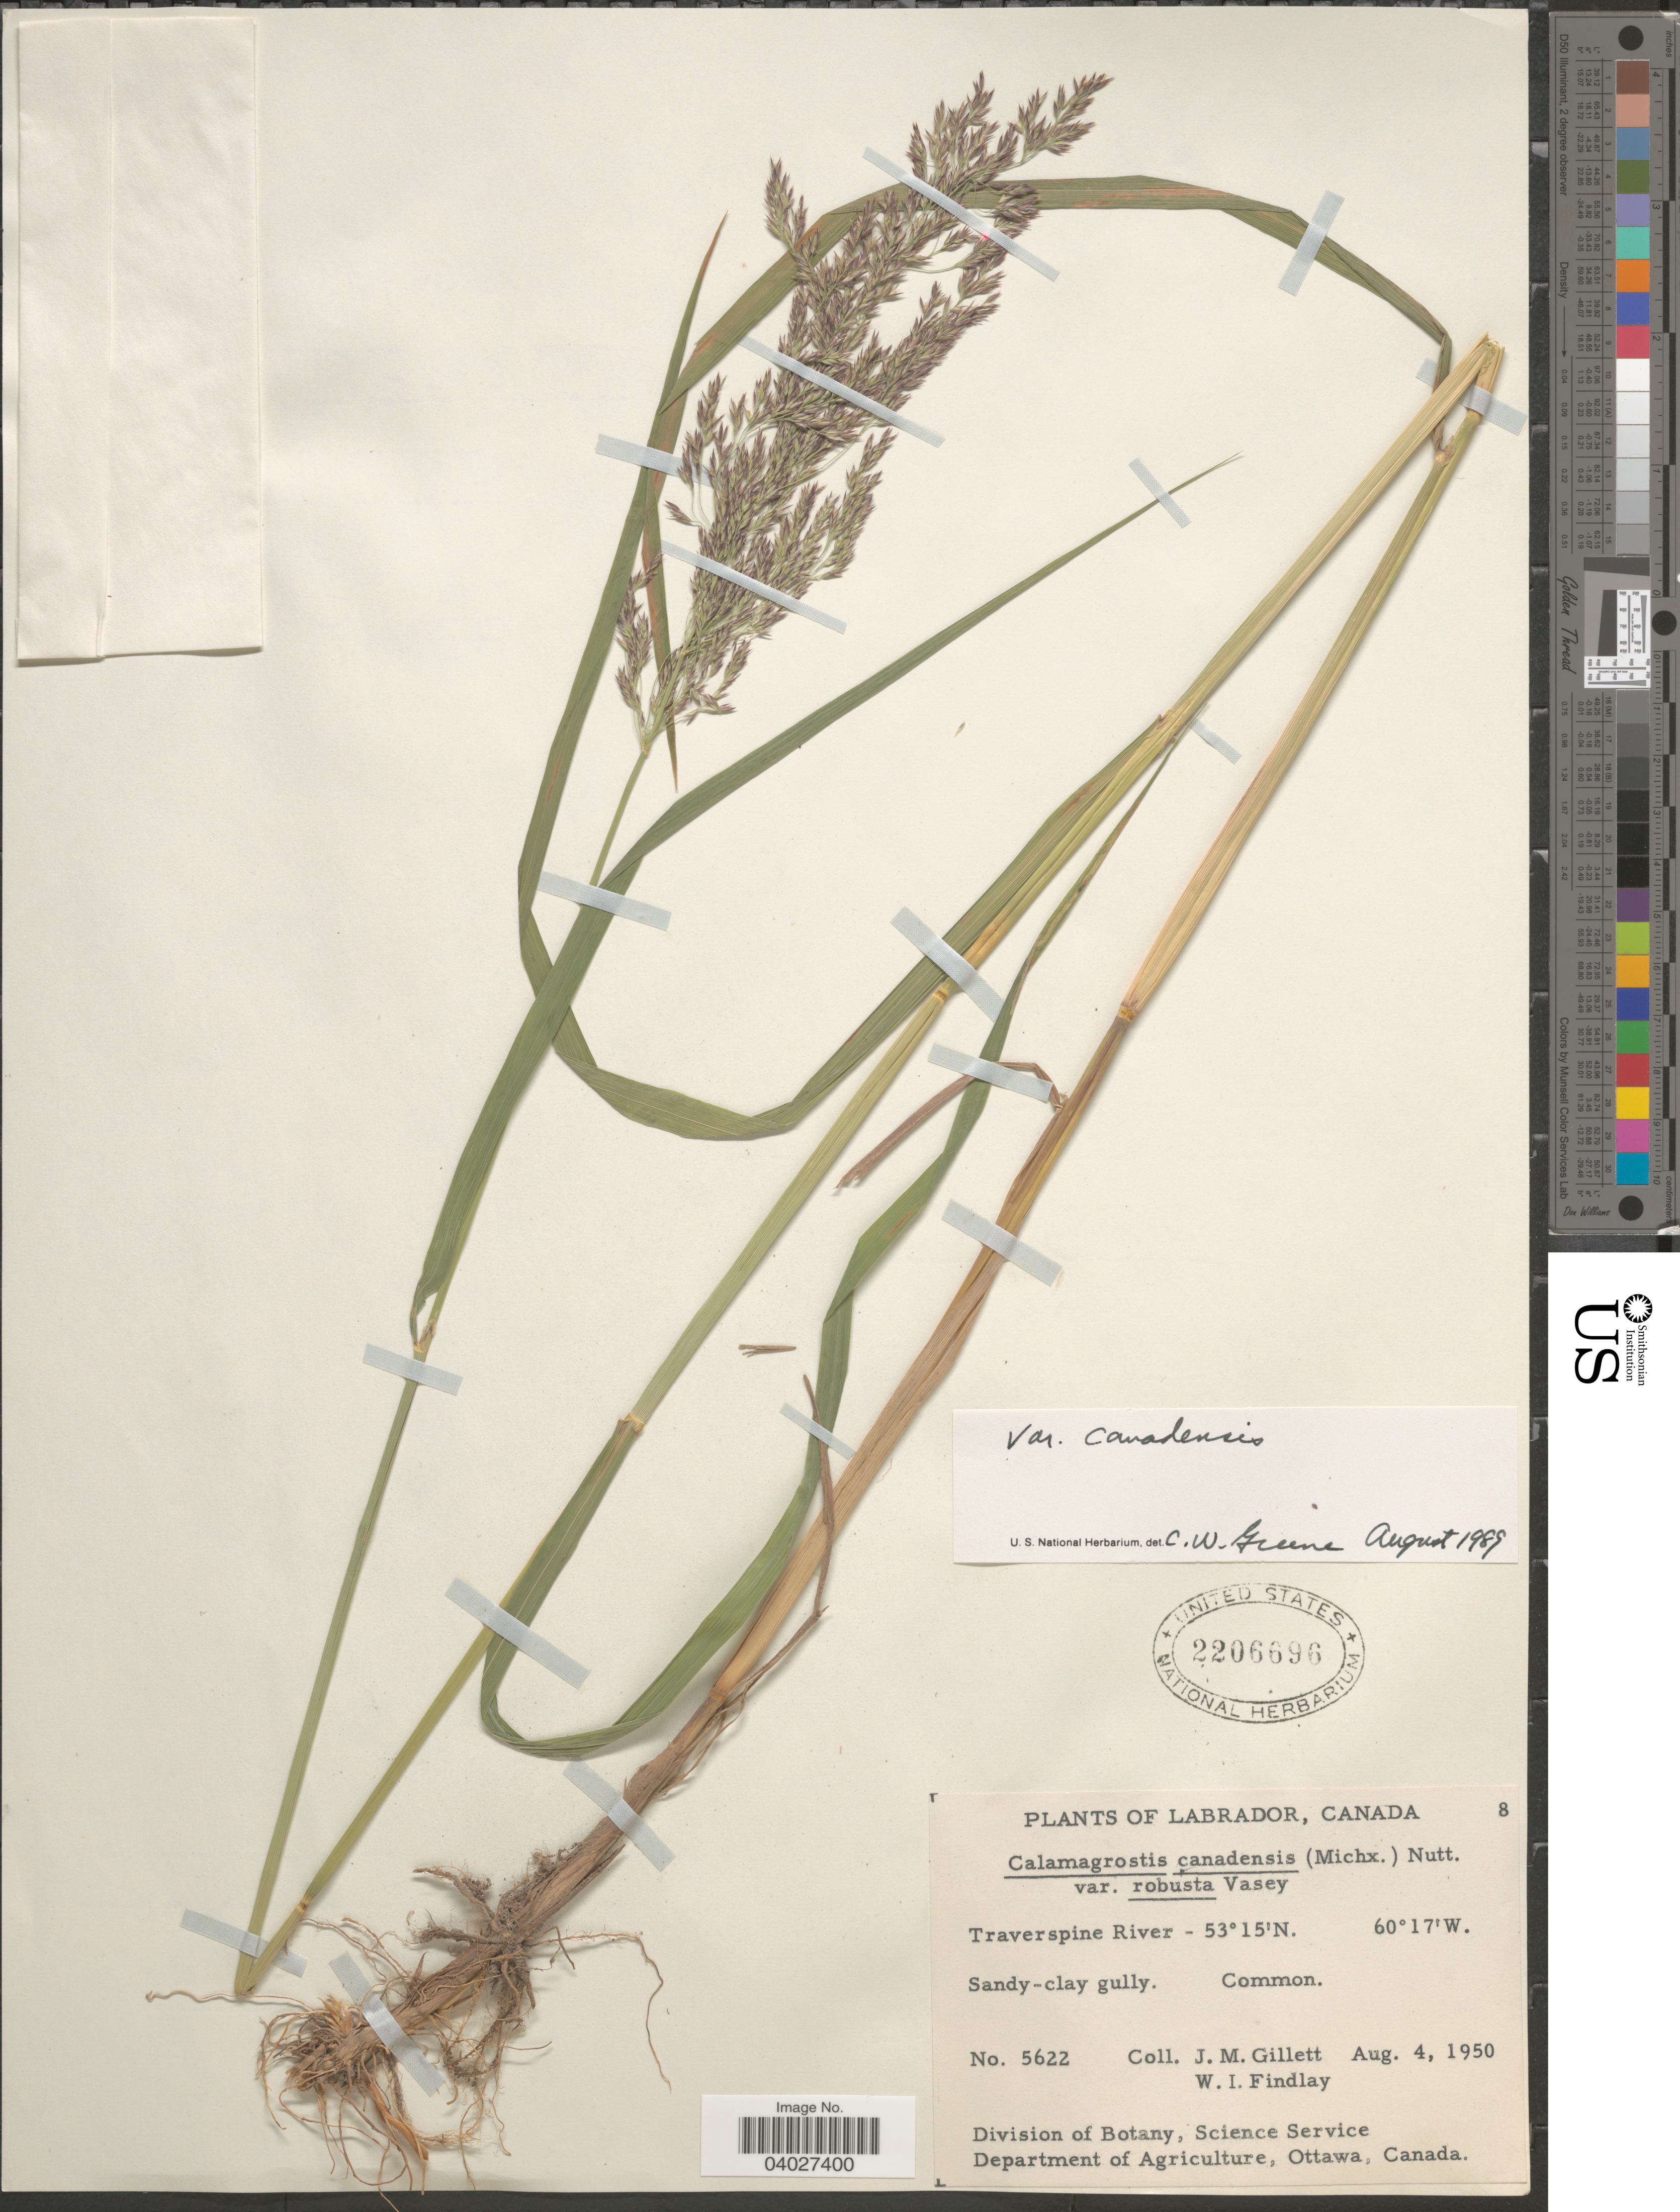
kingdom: Plantae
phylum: Tracheophyta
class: Liliopsida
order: Poales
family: Poaceae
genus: Calamagrostis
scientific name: Calamagrostis canadensis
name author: (Michx.) P. Beauv.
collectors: J. M. Gillett & W. Findlay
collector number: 5622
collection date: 1950-08-04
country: Canada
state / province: Newfoundland and Labrador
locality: Labrador. Traverspine River.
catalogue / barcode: US 2206696